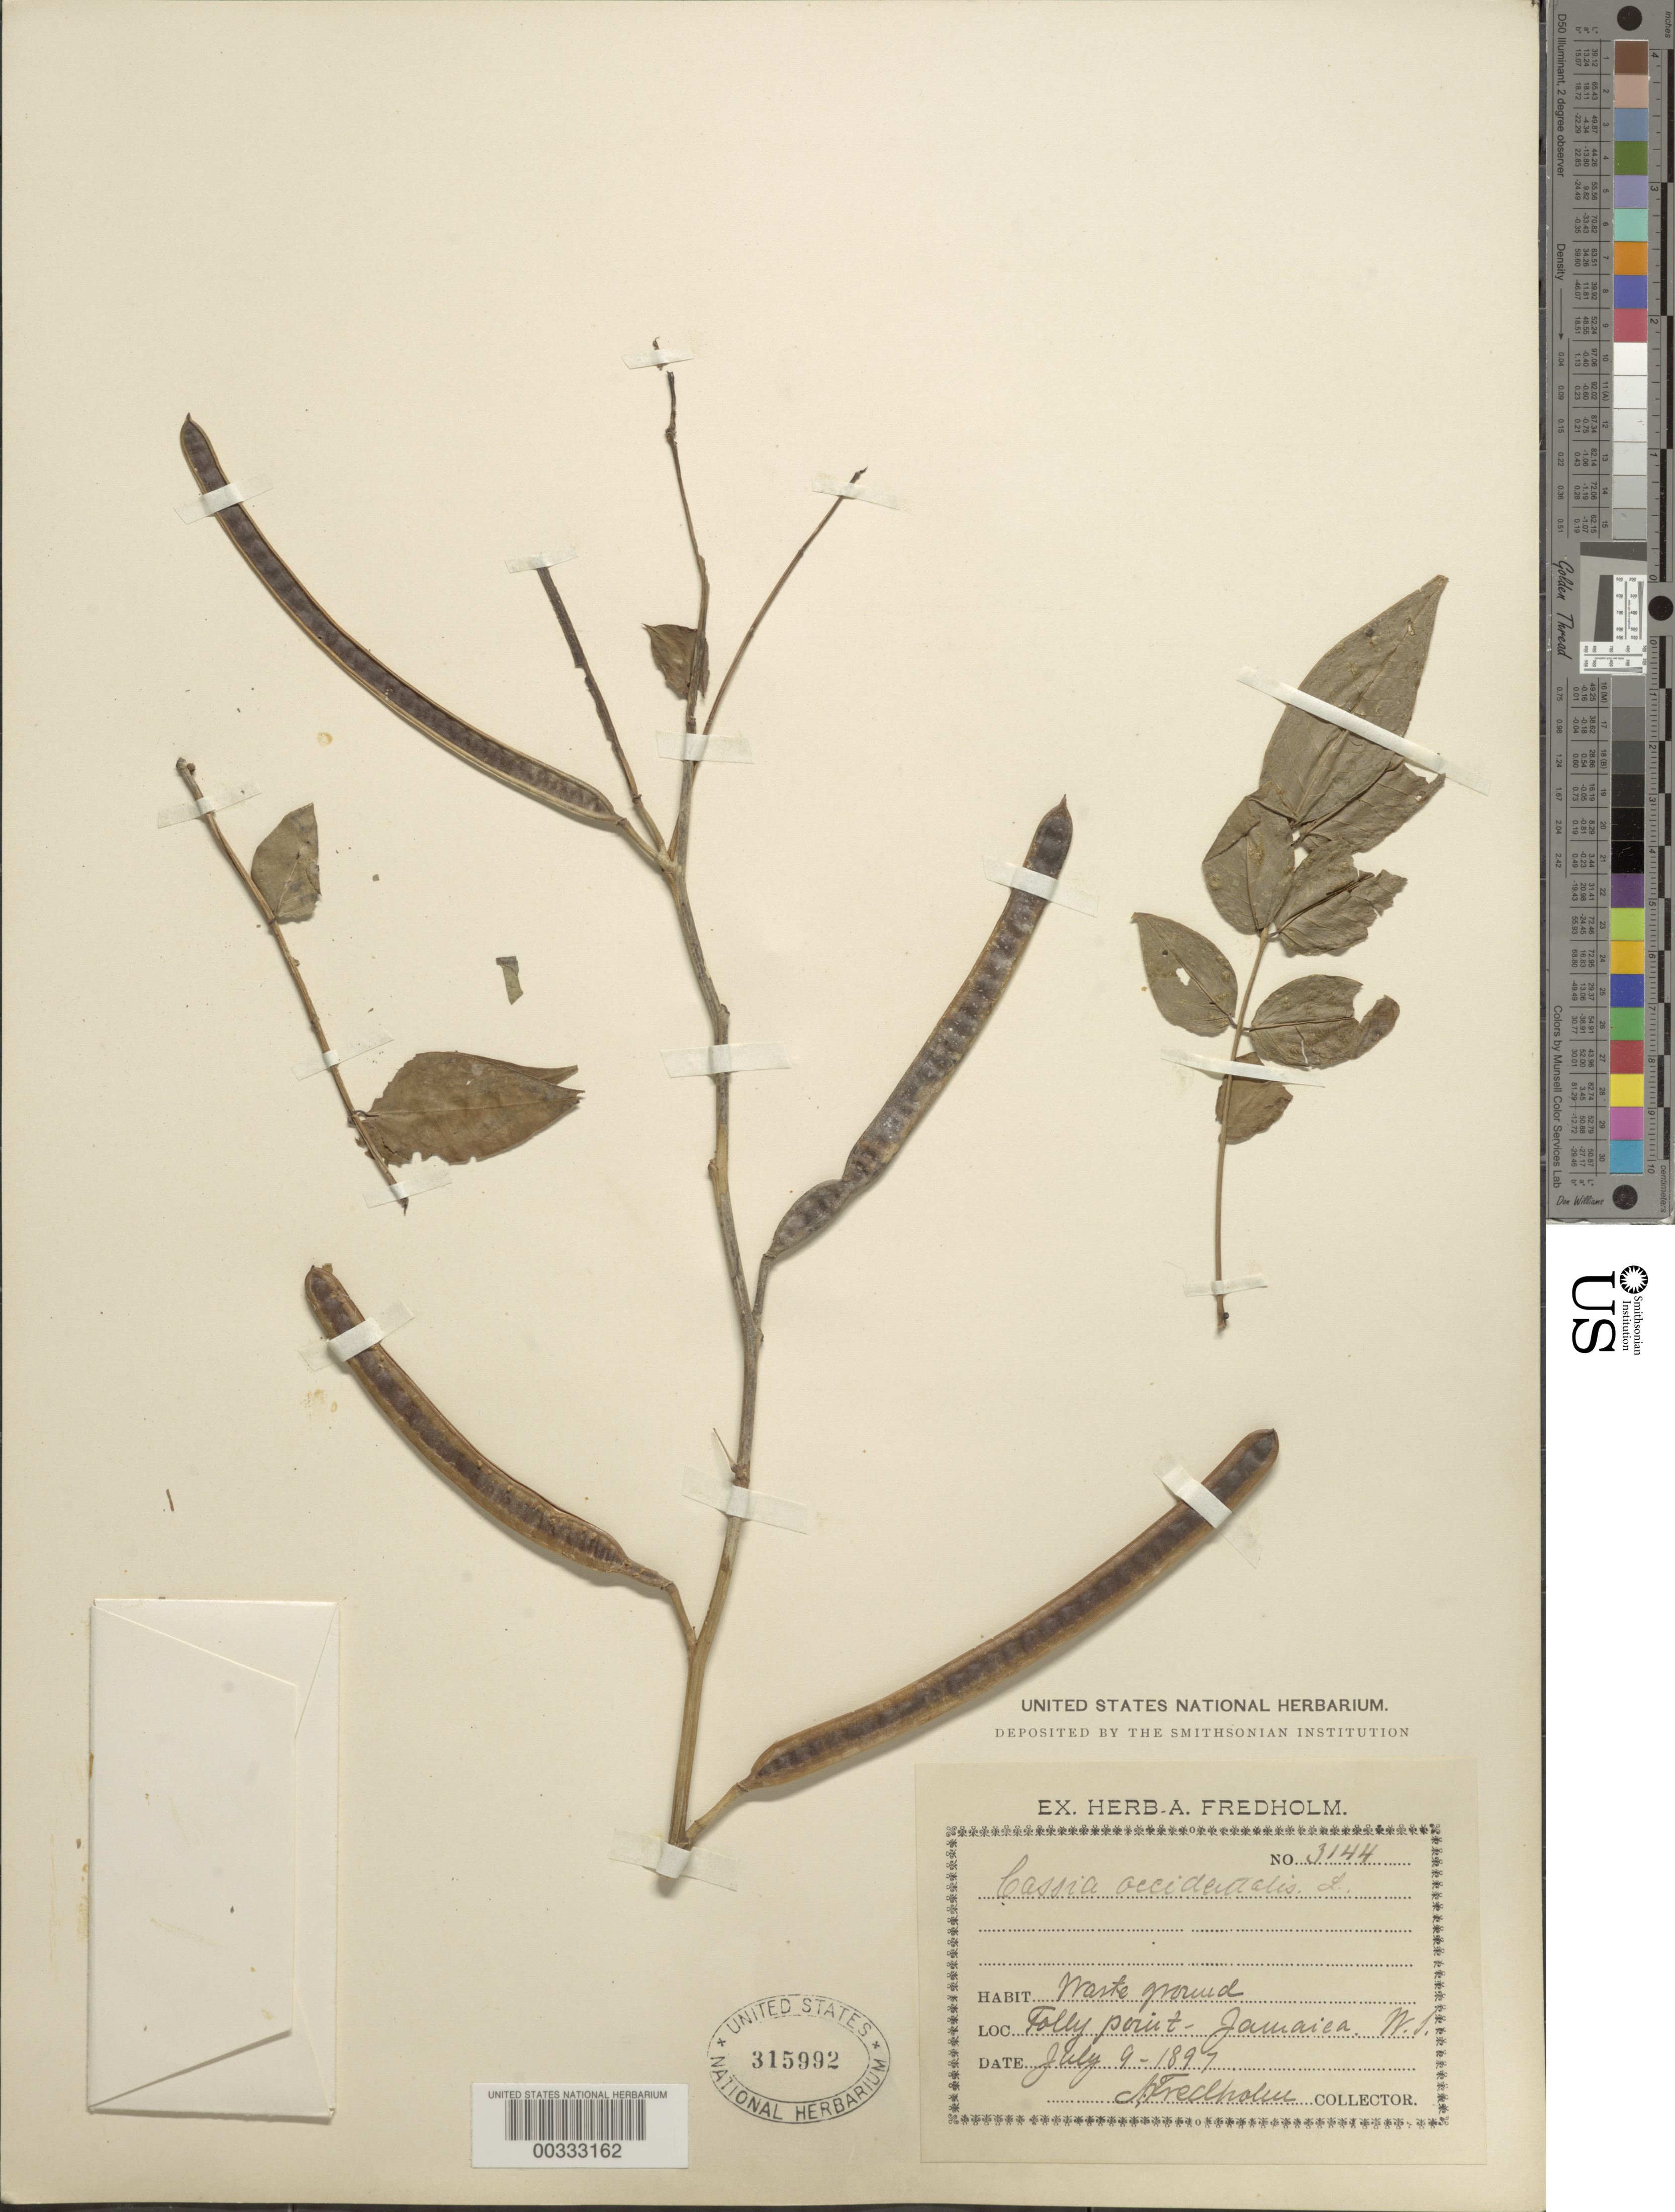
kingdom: Plantae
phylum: Tracheophyta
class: Magnoliopsida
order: Fabales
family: Fabaceae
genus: Senna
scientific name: Senna occidentalis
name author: (L.) Link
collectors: A. J. Fredholm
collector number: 3144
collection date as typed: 09 Jul 1897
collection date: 1897-07-09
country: Jamaica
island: Greater Antilles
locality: Folly point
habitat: Waste grounds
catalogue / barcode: US 315992